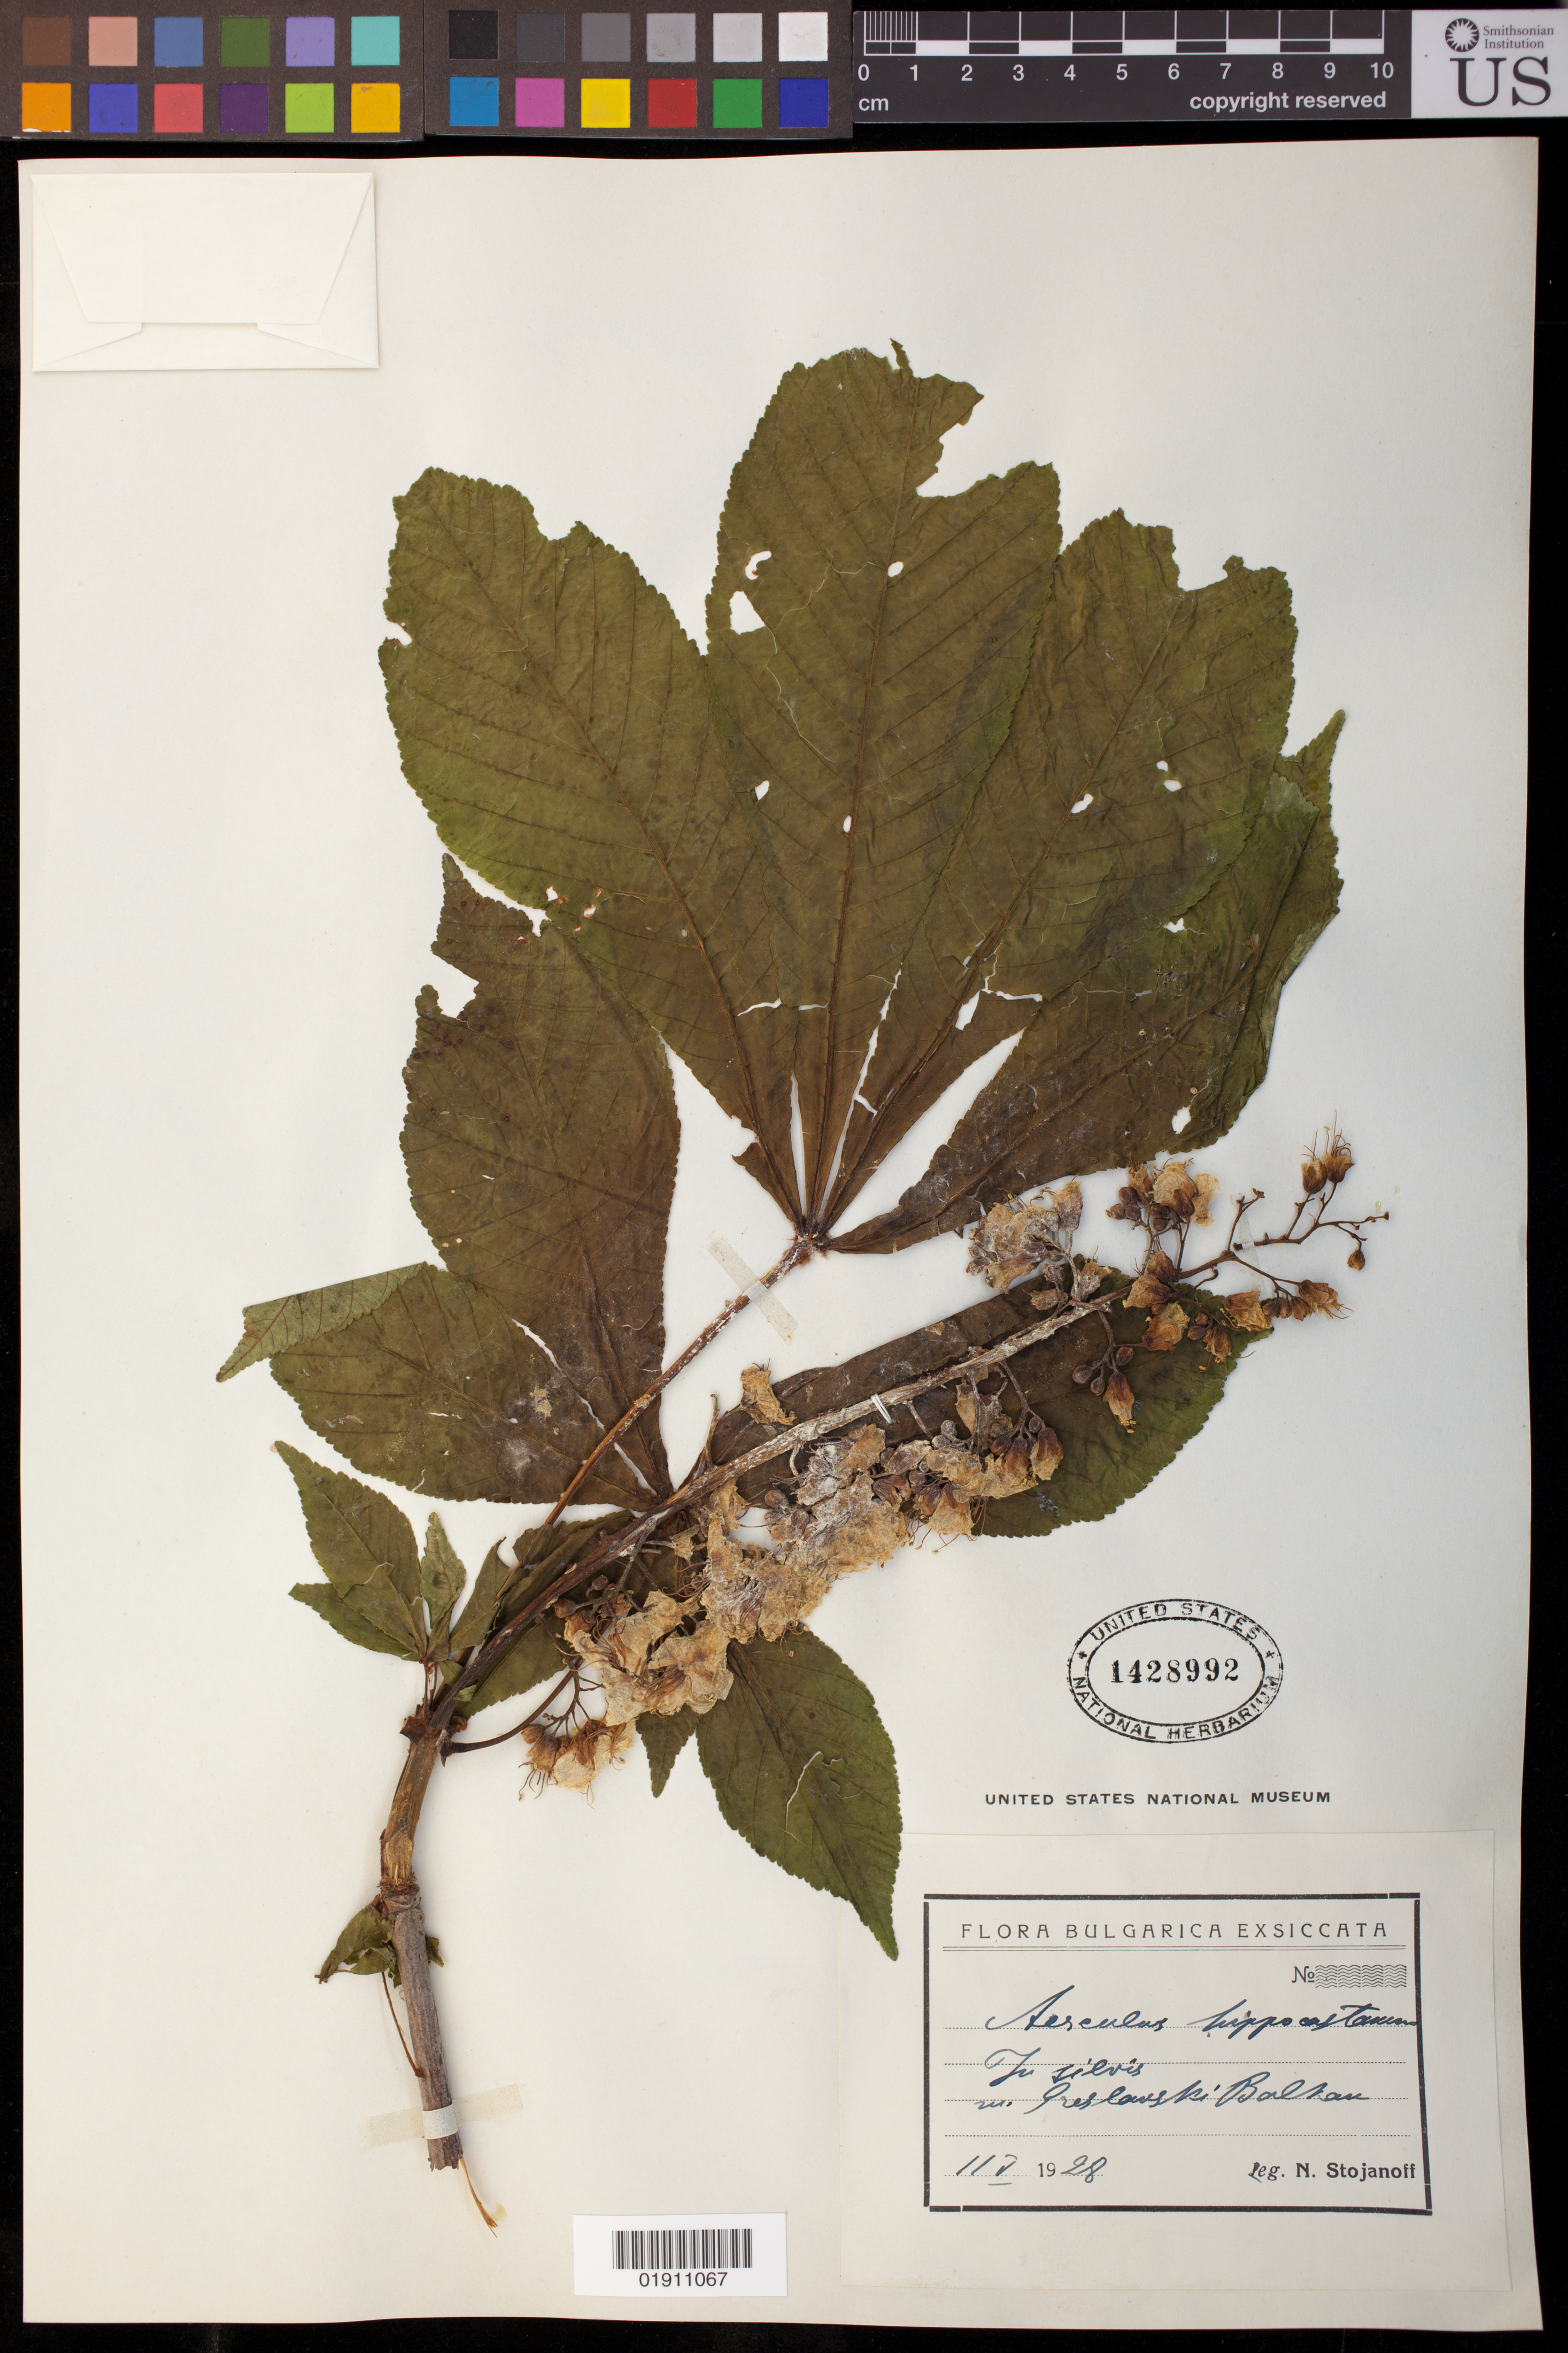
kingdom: Plantae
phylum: Tracheophyta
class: Magnoliopsida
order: Sapindales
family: Sapindaceae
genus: Aesculus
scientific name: Aesculus hippocastanum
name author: L.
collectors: N. Stojanoff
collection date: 1928-05-11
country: Bulgaria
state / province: Shumen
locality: Preslawski Balkan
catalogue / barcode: US 1428992